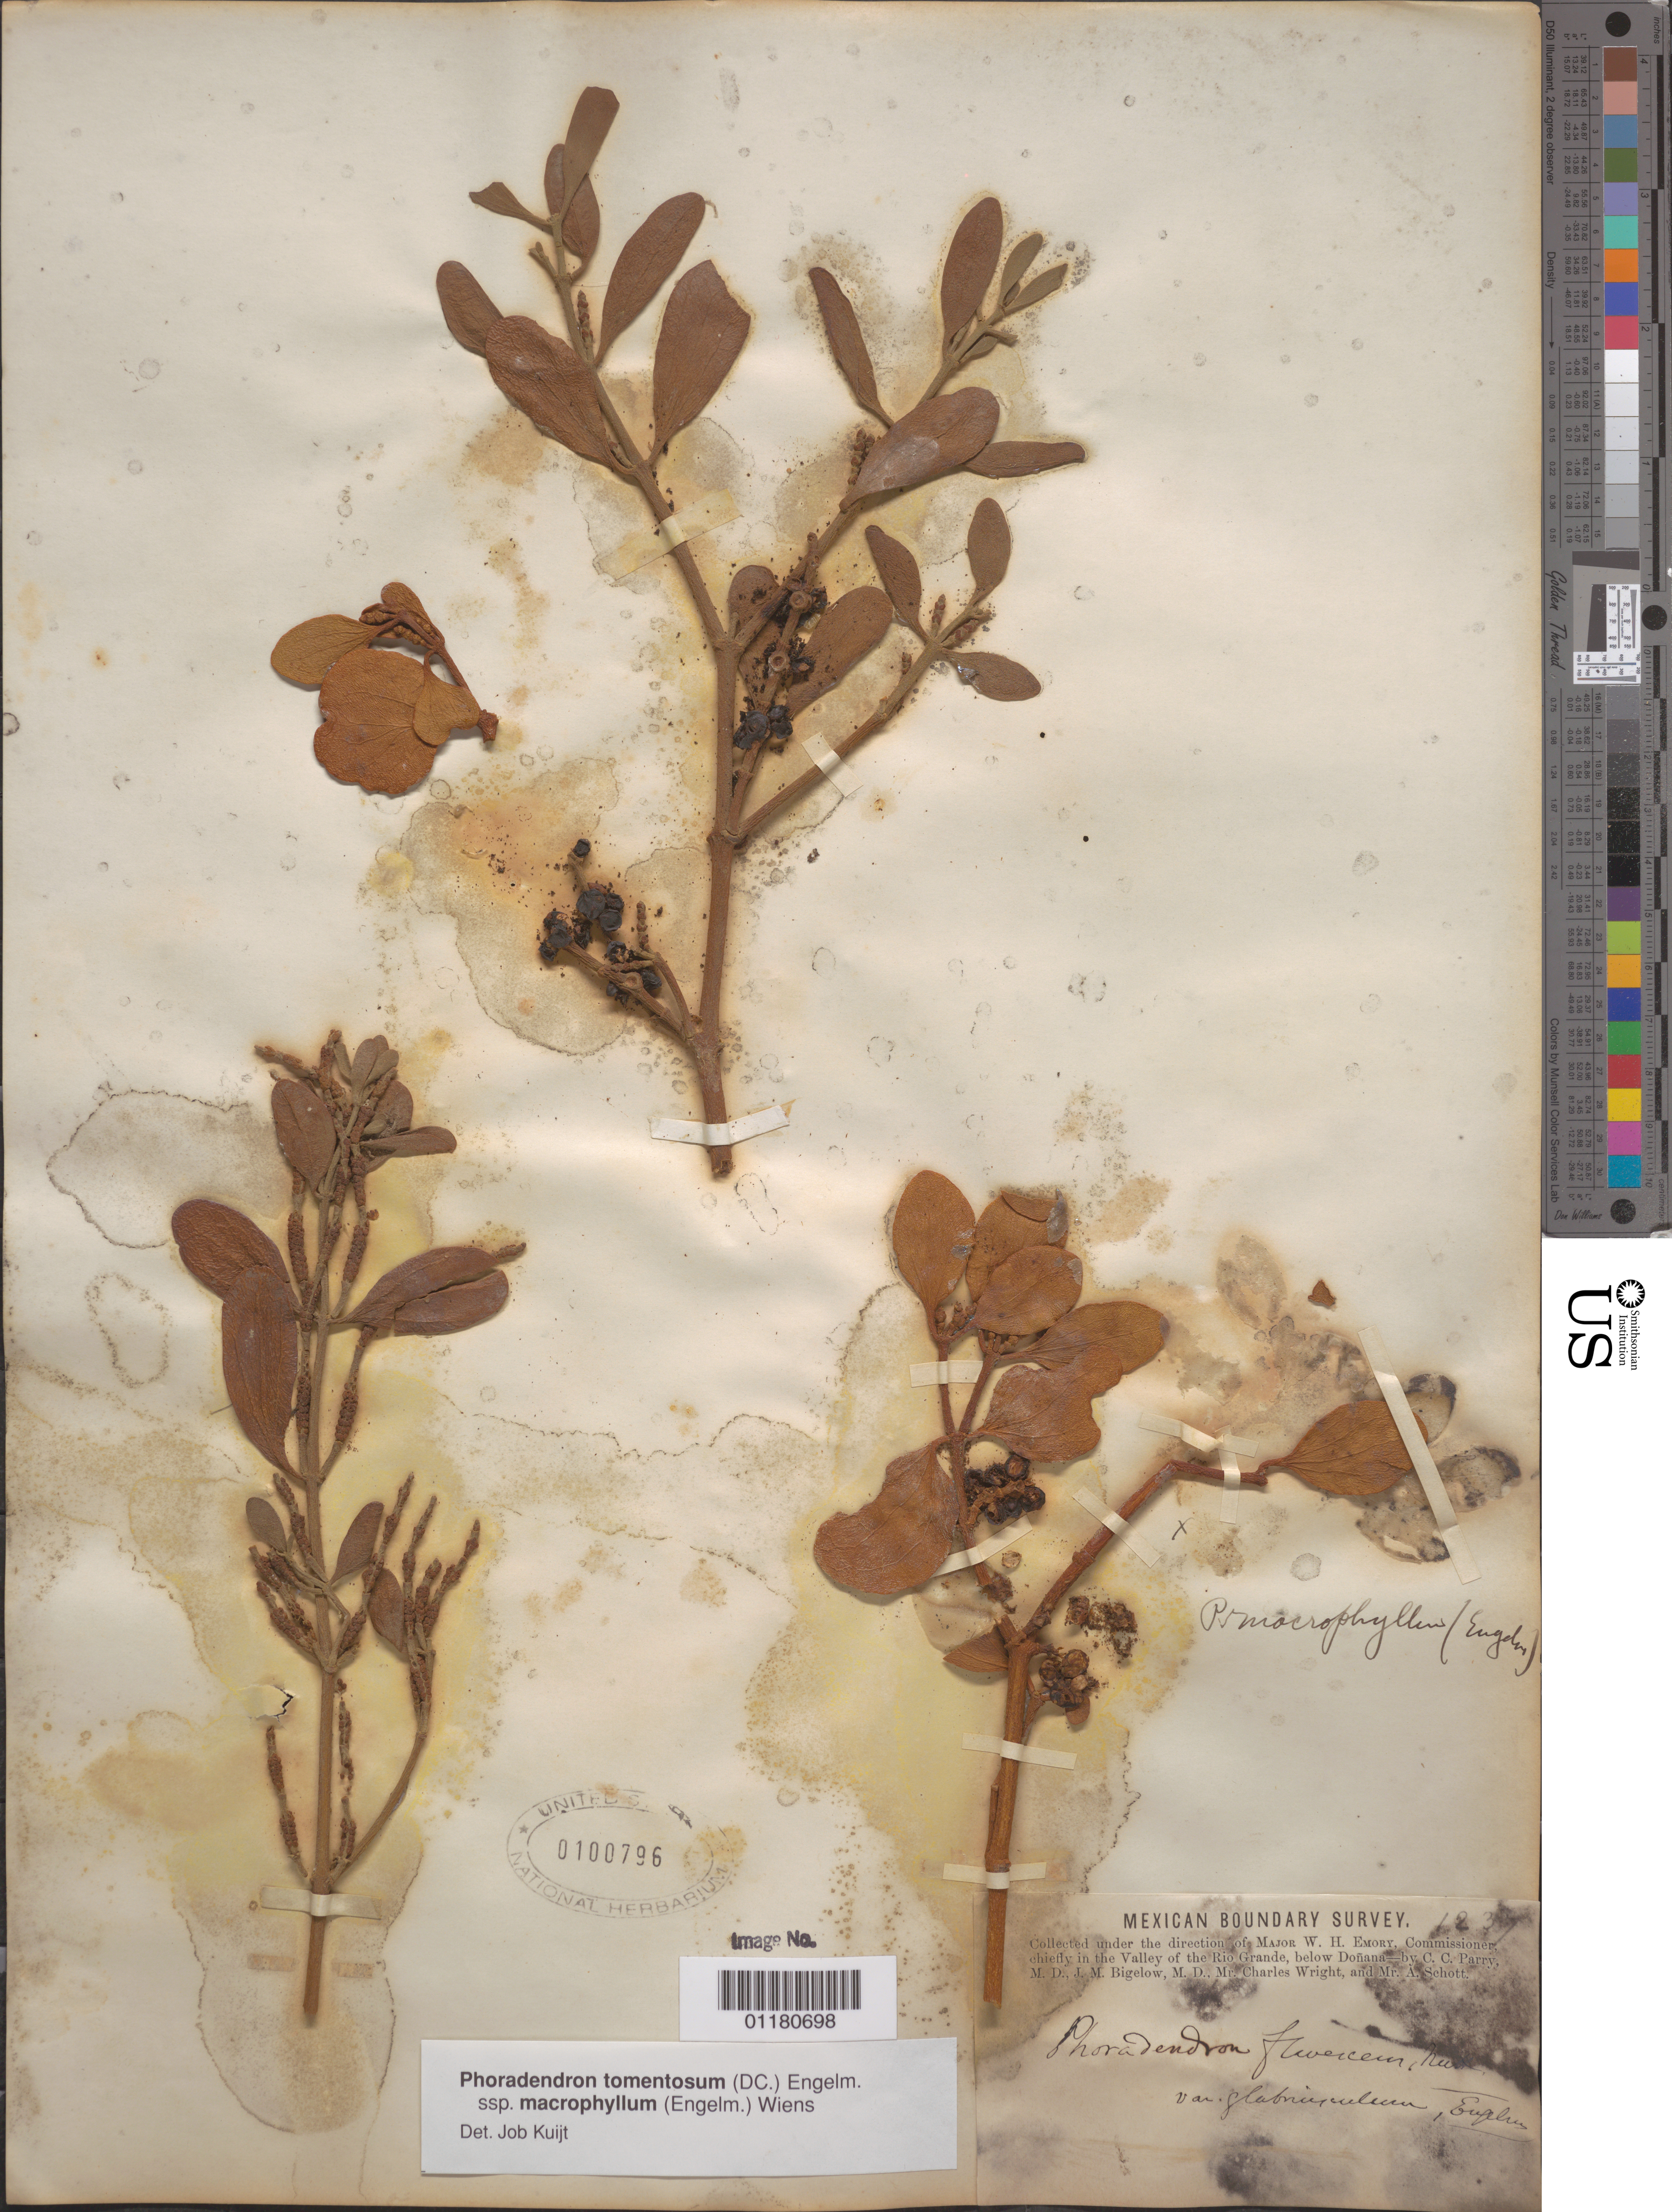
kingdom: Plantae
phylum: Tracheophyta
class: Magnoliopsida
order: Santalales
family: Viscaceae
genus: Phoradendron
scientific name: Phoradendron tomentosum subsp. macrophyllum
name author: DC.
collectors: C. C. Parry, J. M. Bigelow, C. Wright & A. C. V. Schott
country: Mexico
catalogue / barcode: US 100796